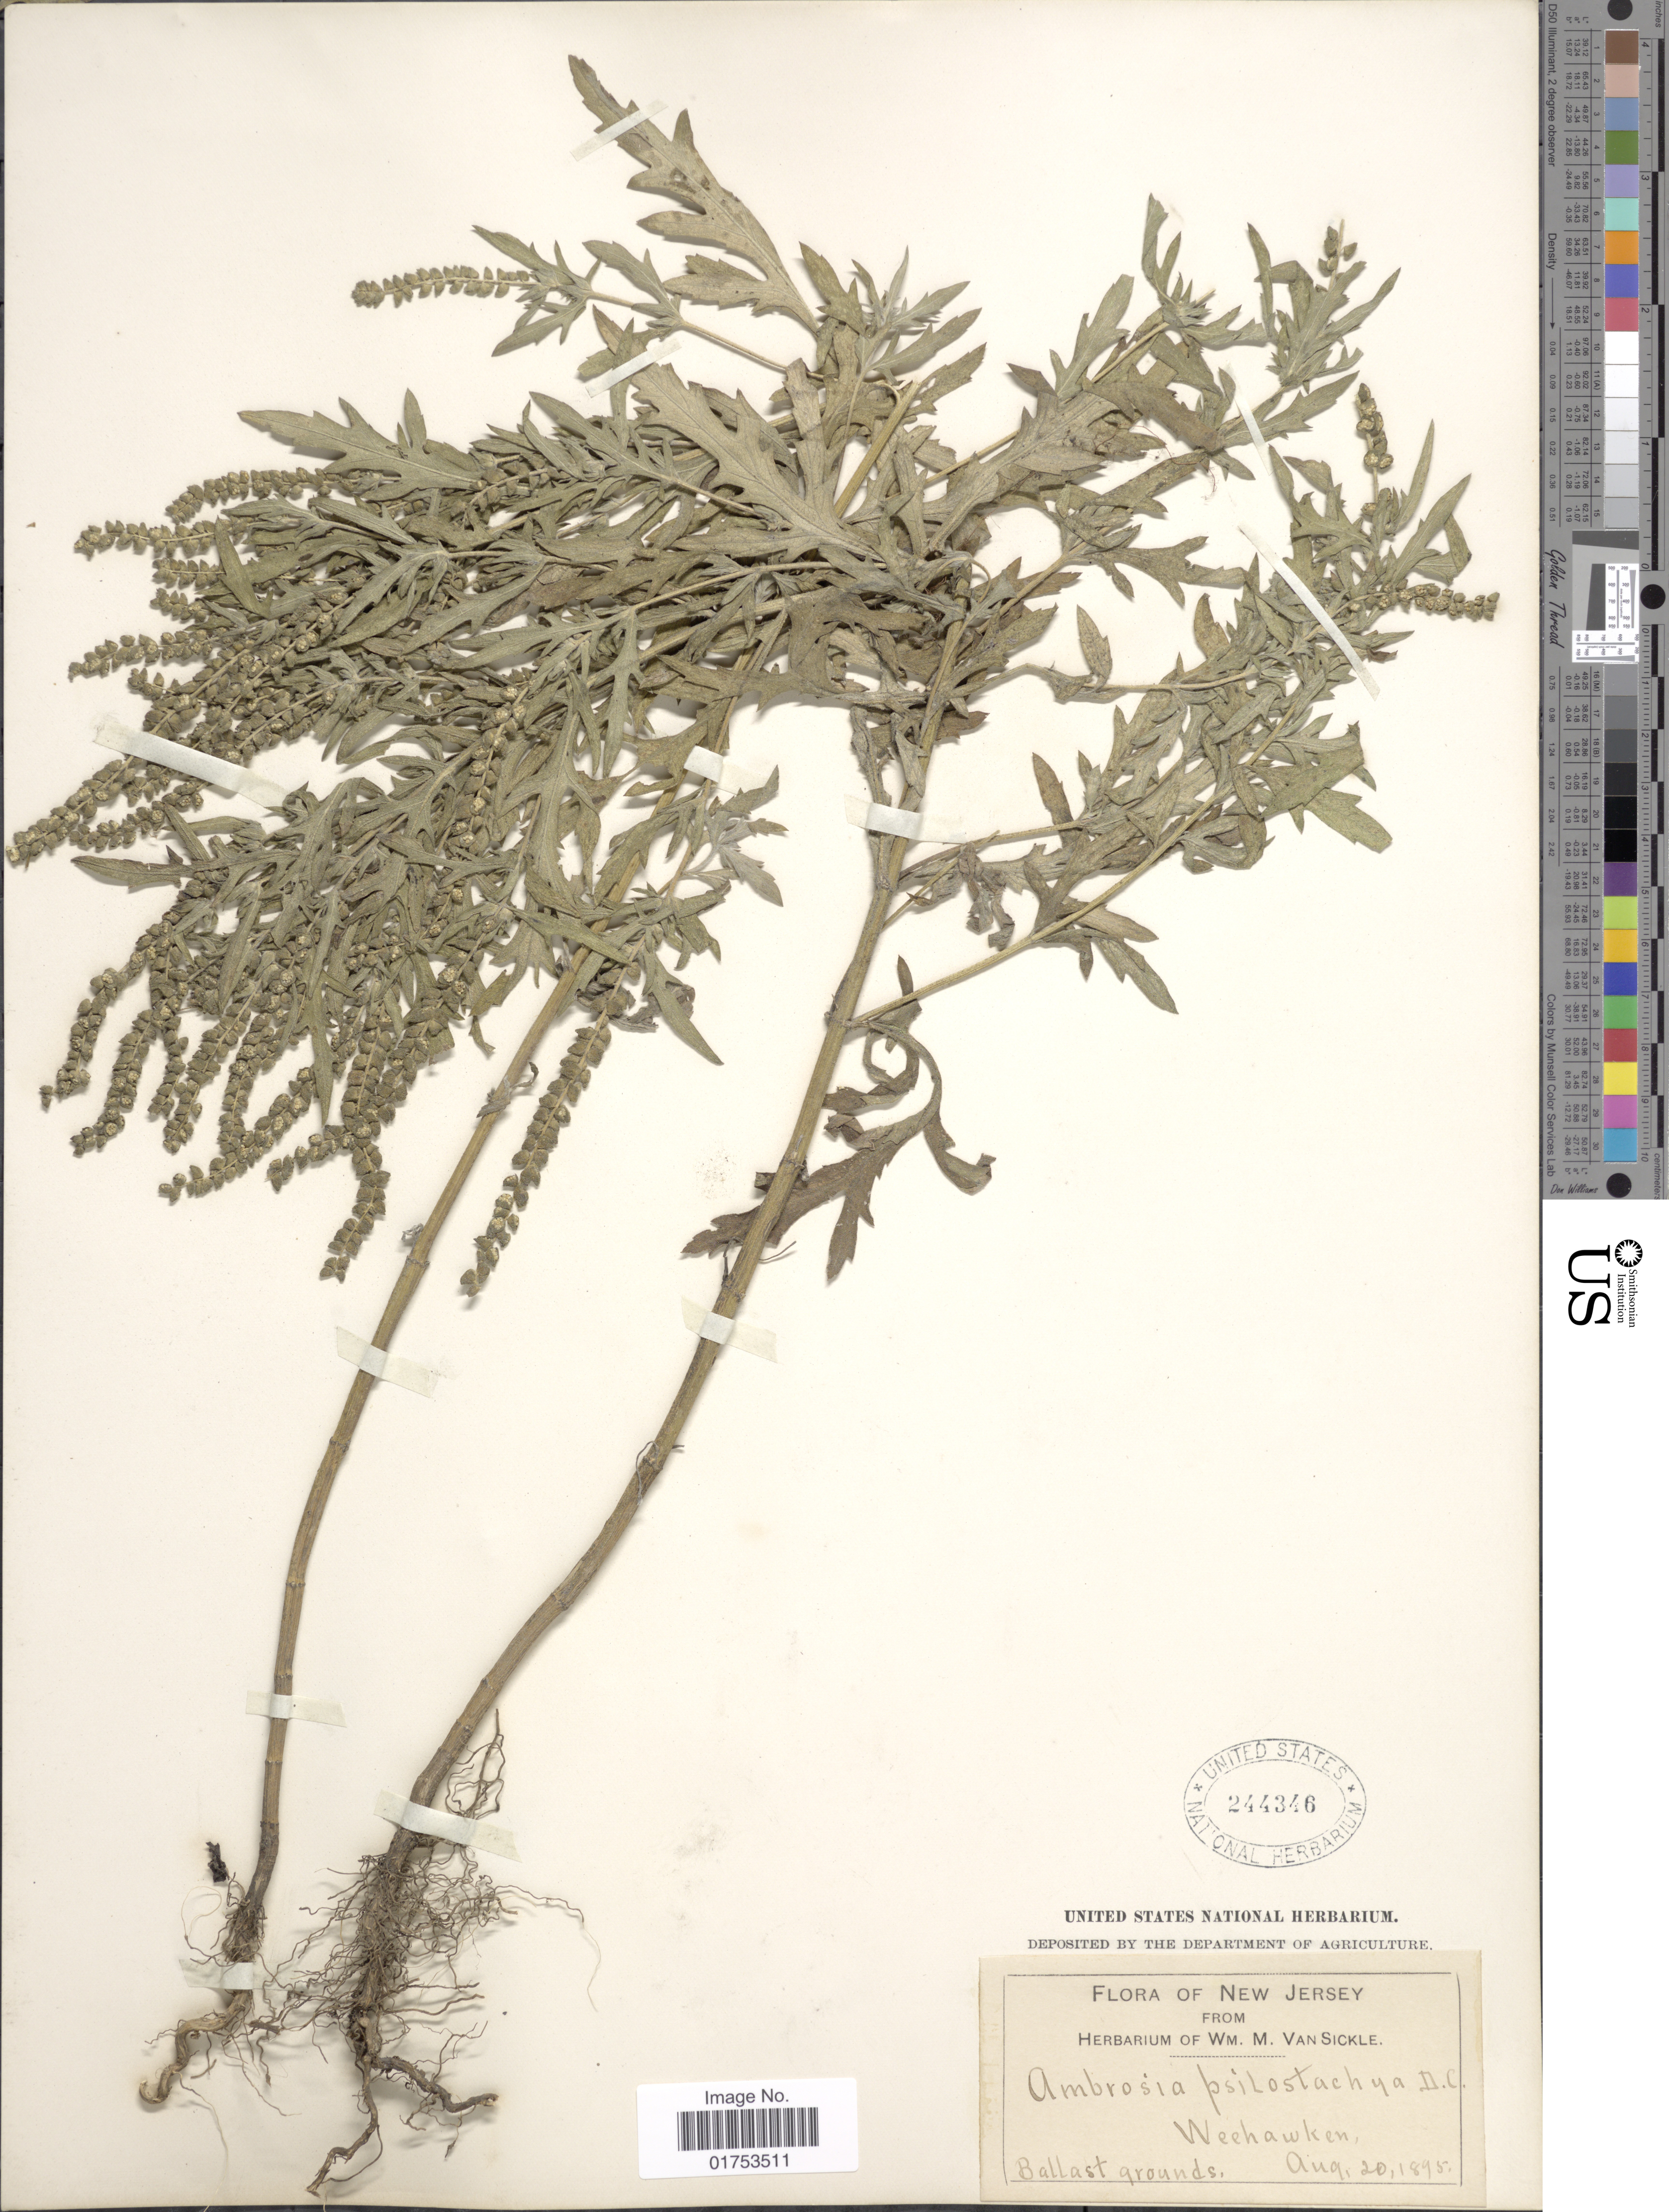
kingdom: Plantae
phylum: Tracheophyta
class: Magnoliopsida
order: Asterales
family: Asteraceae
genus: Ambrosia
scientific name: Ambrosia psilostachya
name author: DC.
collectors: ex herb. Wm. M. Van Sickle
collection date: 1895-08-20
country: United States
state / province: New Jersey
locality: Weehawken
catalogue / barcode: US 244346